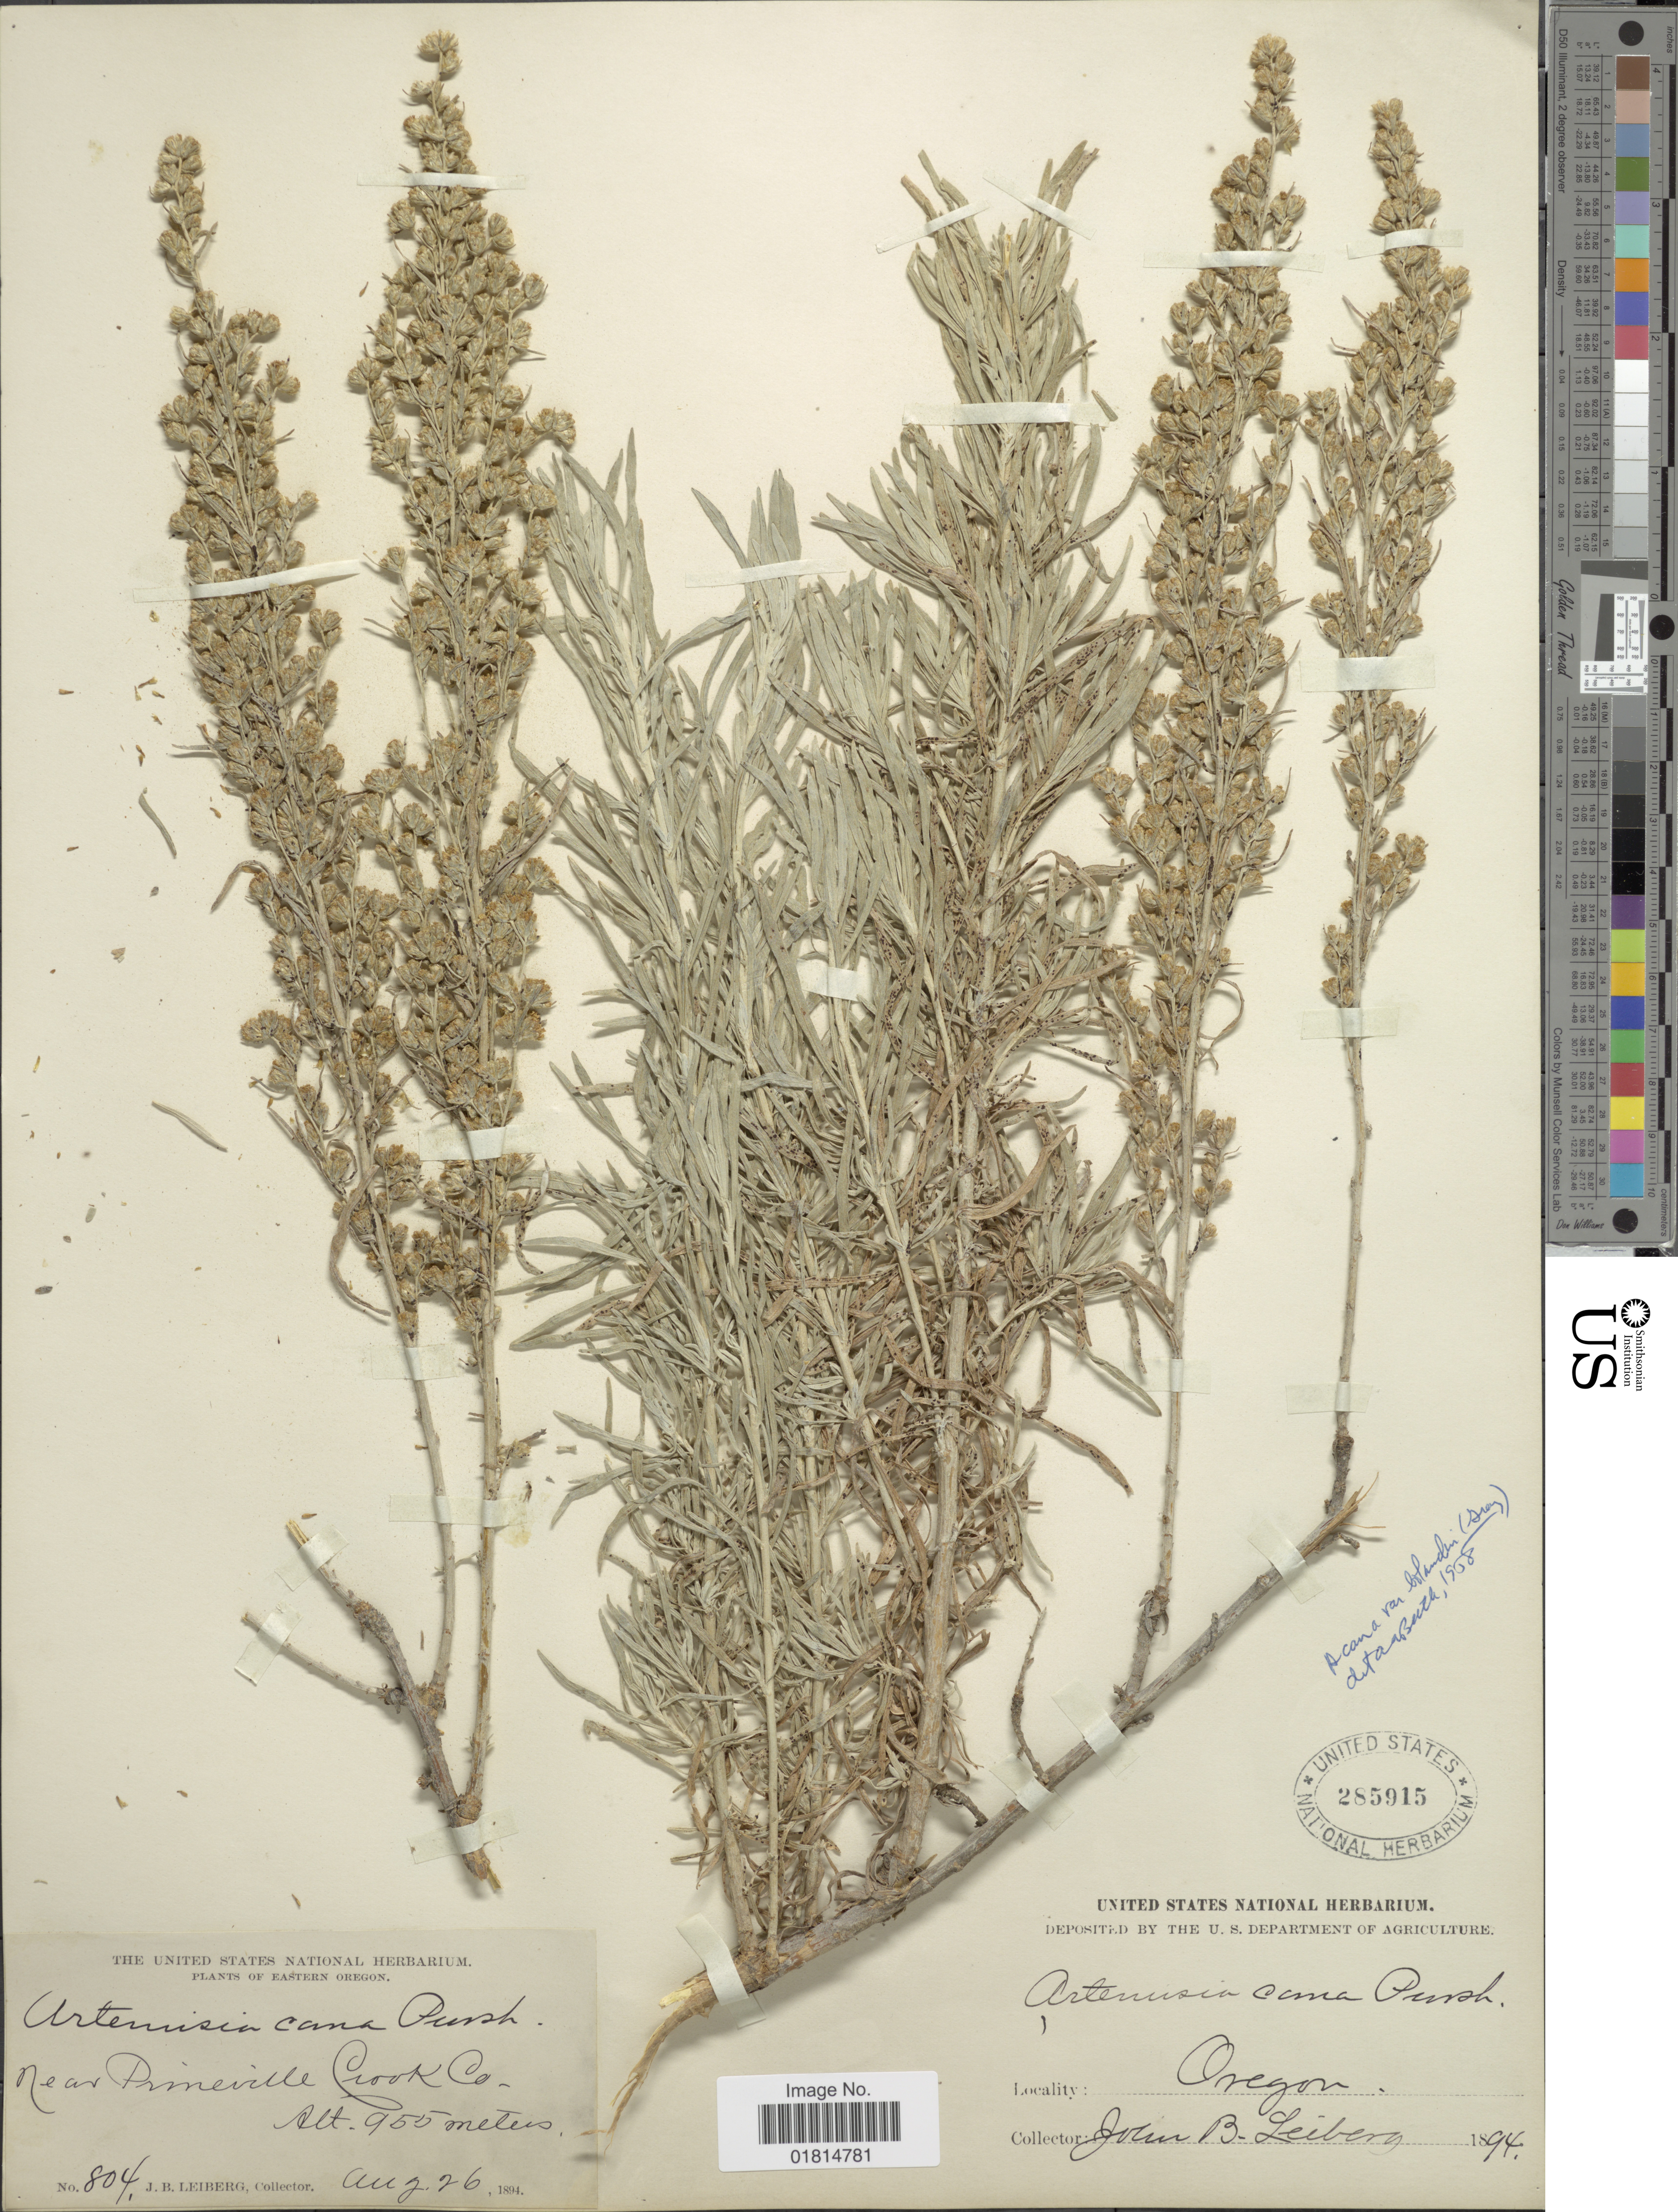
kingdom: Plantae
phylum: Tracheophyta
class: Magnoliopsida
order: Asterales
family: Asteraceae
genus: Artemisia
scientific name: Artemisia cana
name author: Pursh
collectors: J. B. Leiberg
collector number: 804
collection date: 1894-08-26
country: United States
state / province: Oregon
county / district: Crook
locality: Eastern Oregon. Near Primeville Crook Co.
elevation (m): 955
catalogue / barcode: US 285915